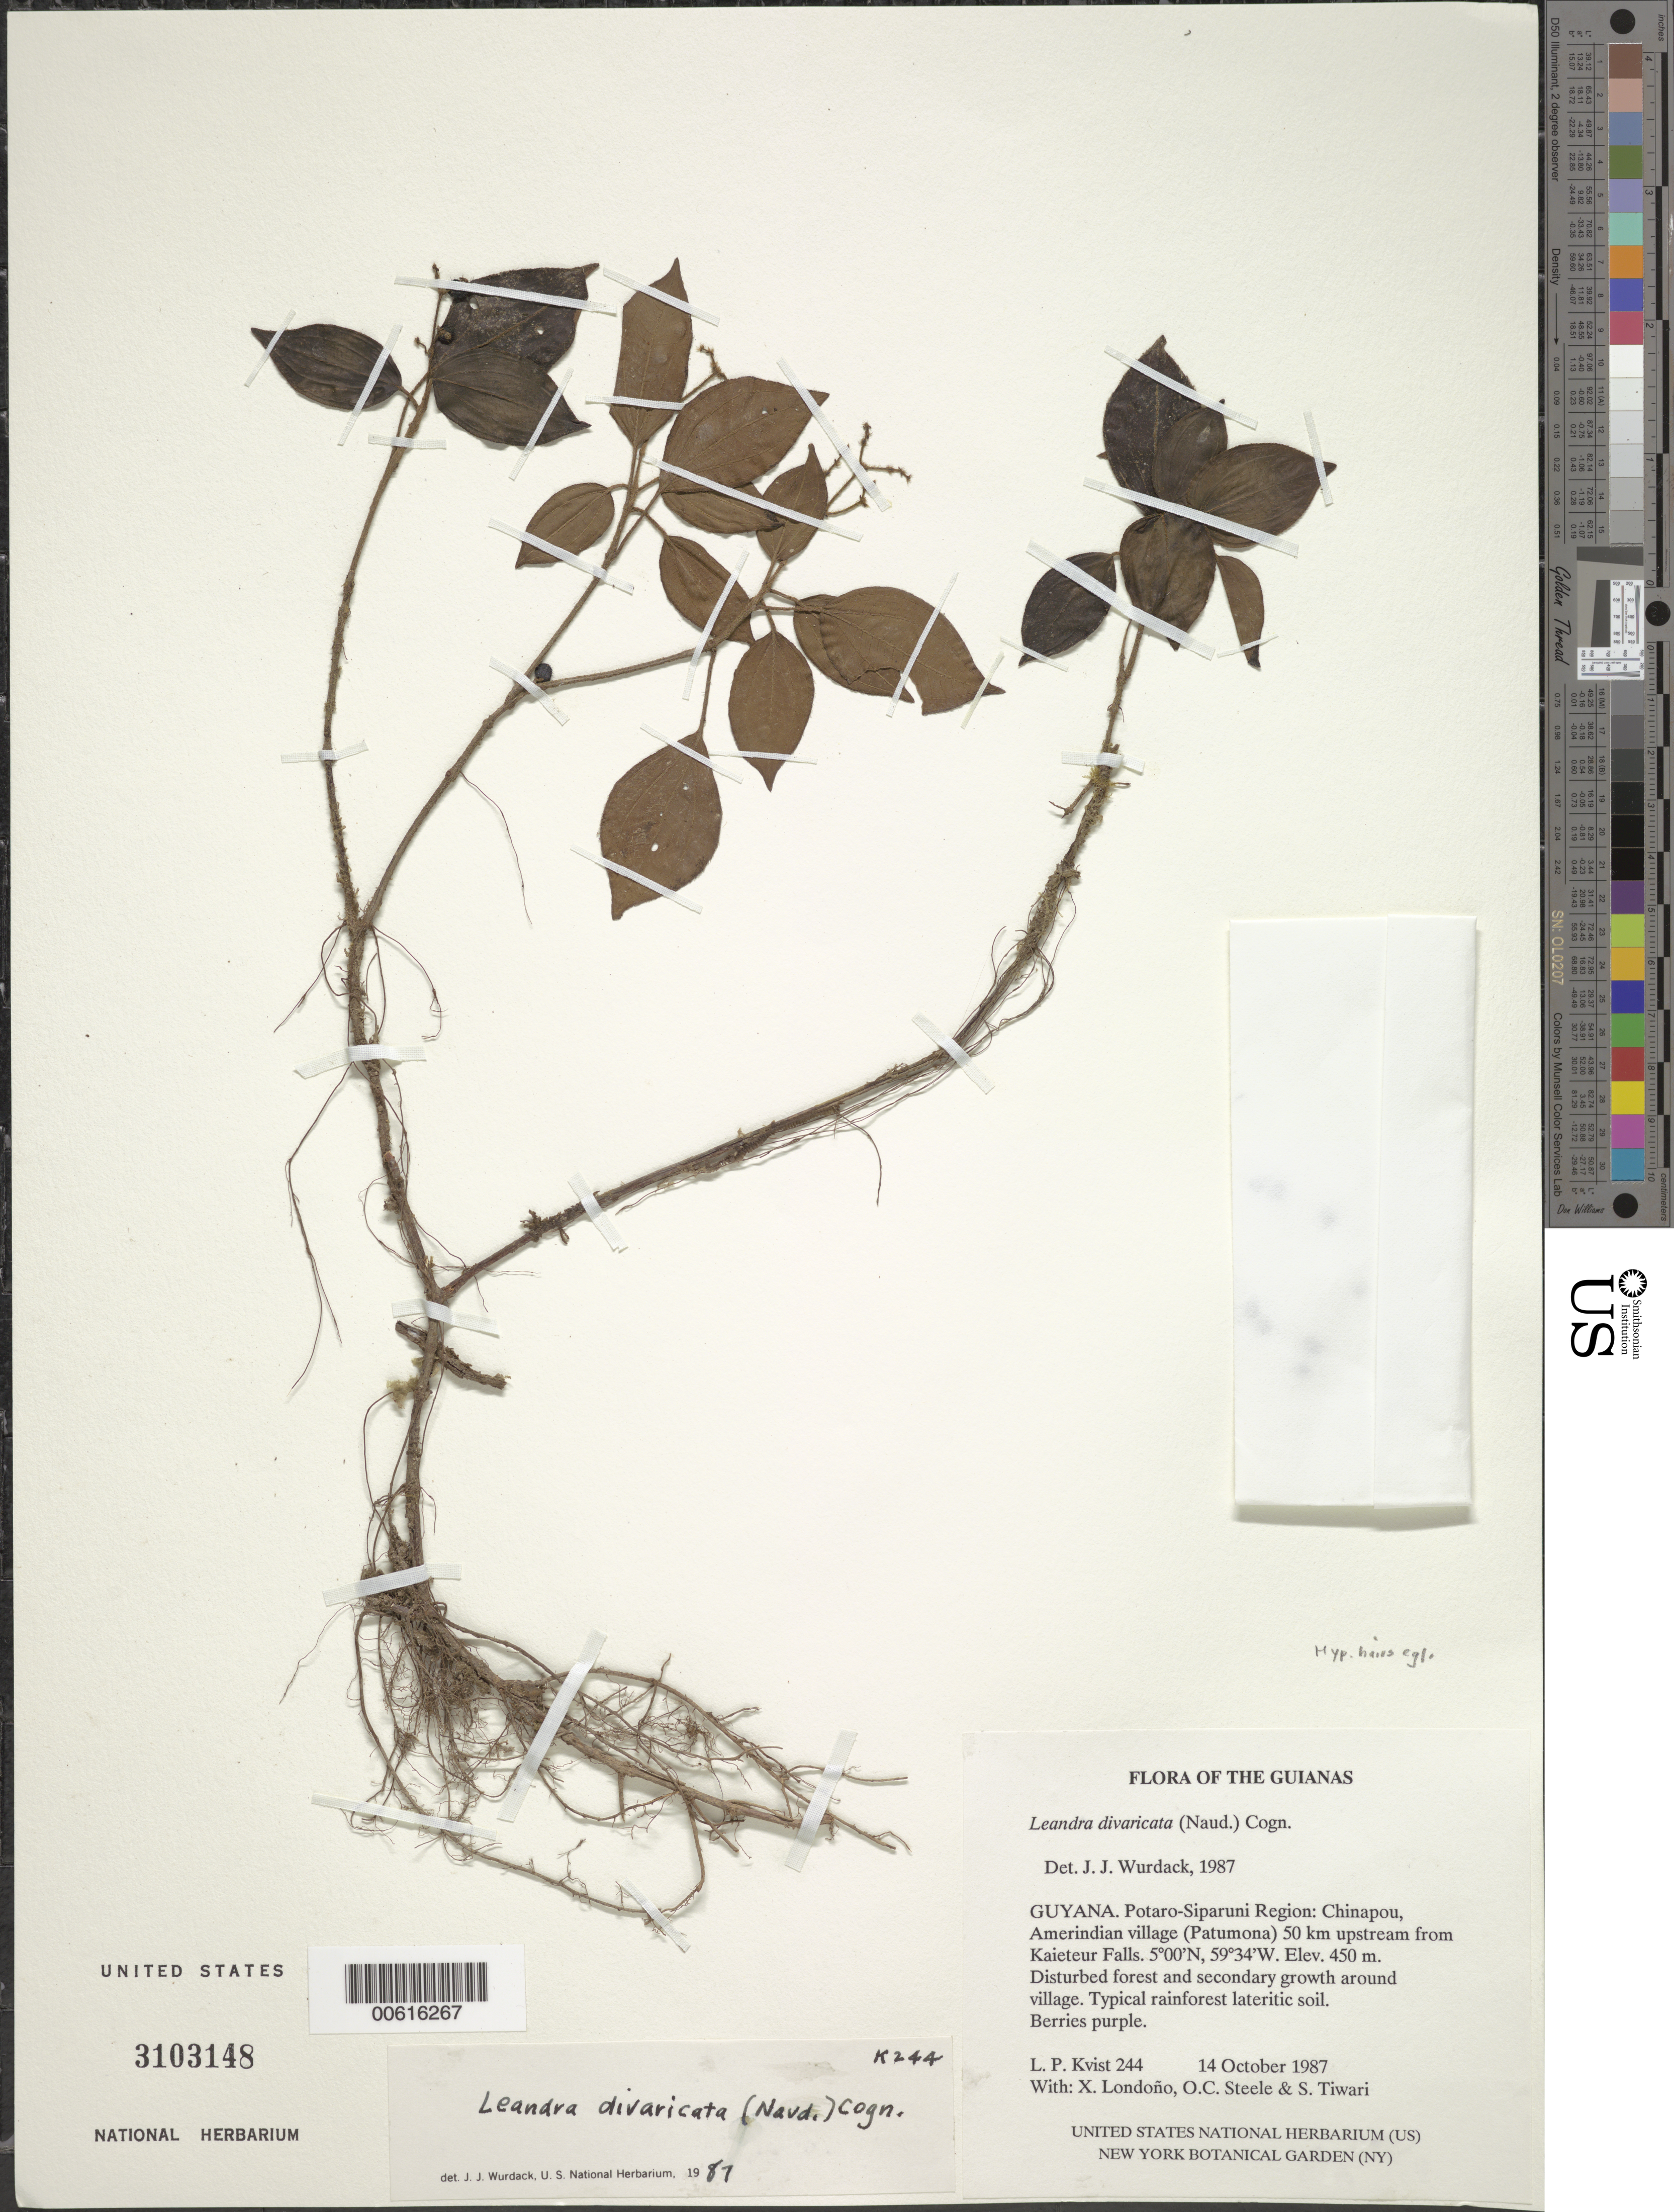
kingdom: Plantae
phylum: Tracheophyta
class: Magnoliopsida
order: Myrtales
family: Melastomataceae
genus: Leandra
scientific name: Leandra divaricata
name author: (Naudin) Cogn.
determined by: Wurdack, John J., (US), US (UNITED STATES)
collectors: L. P. Kvist, X. Londoño, O. C. Steele & S. Tiwari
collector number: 244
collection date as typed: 14 October 1987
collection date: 1987-10-14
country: Guyana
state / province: Potaro-Siparuni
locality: Chenapou, Amerindian village (Patumona) 50 km upstream from Kaieteur Falls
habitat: Disturbed forest and secondary growth around village. Typical rainforest lateritic soil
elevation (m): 450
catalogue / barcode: US 3103148